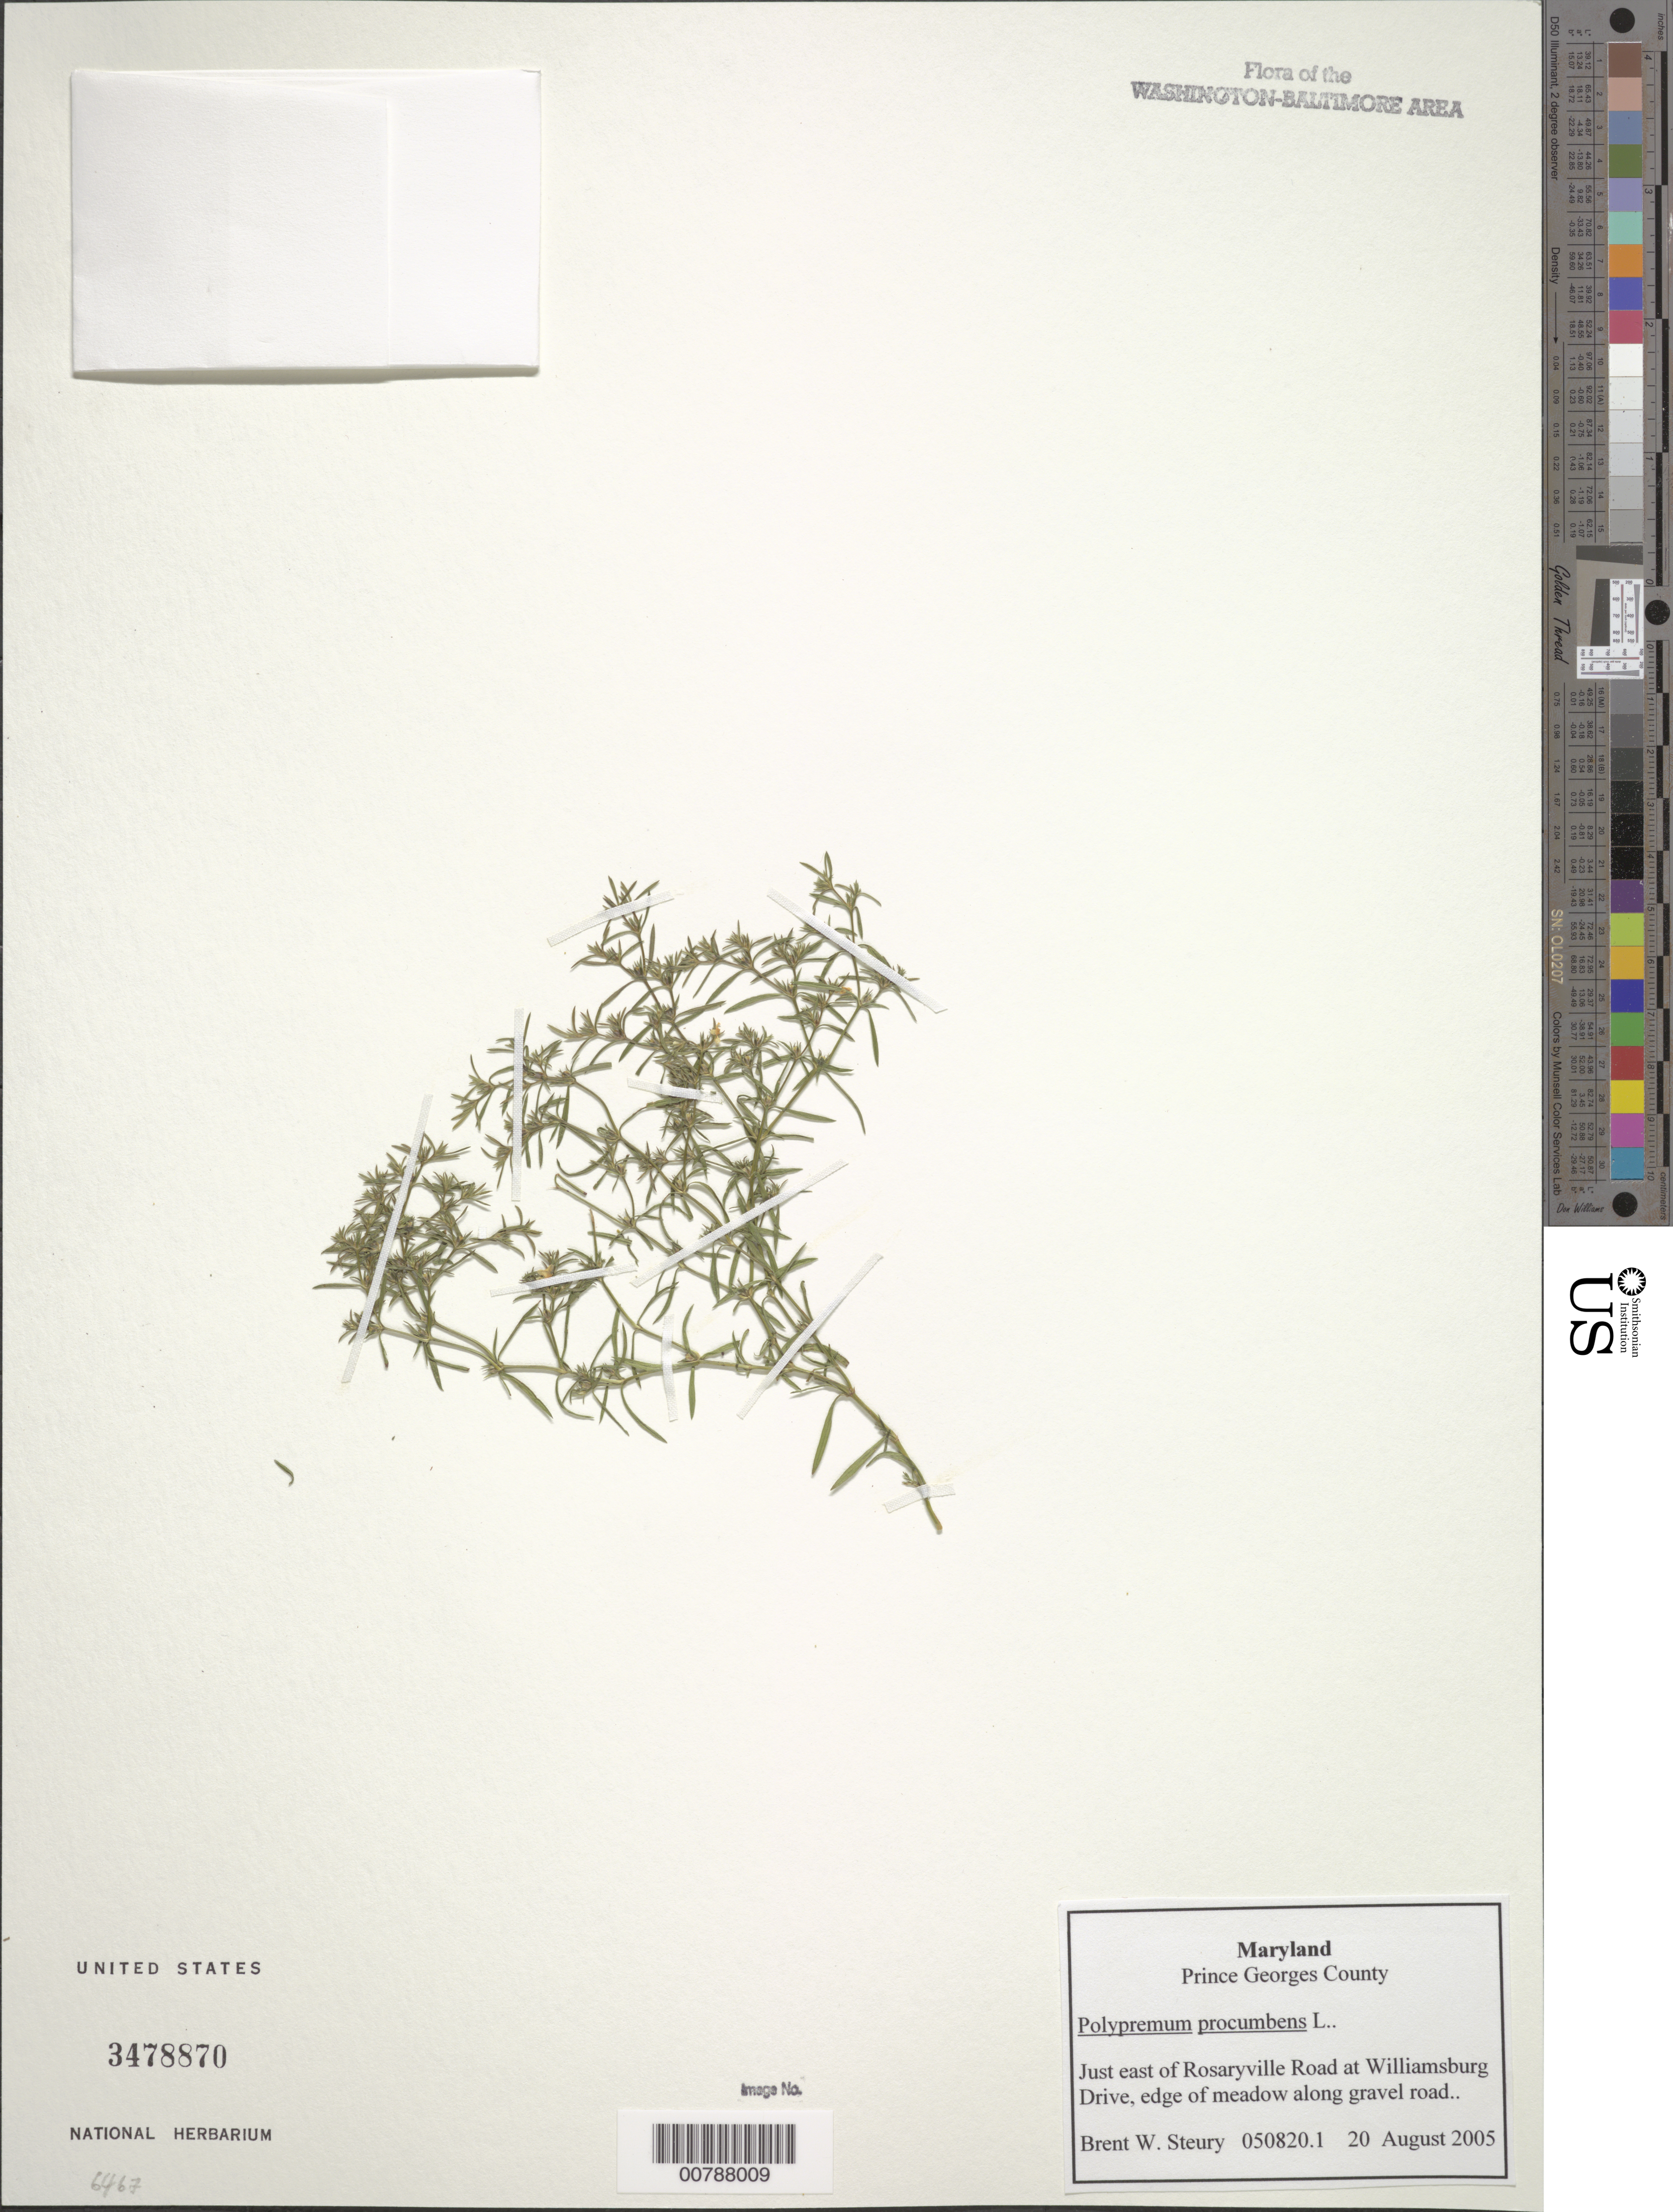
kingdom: Plantae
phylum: Tracheophyta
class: Magnoliopsida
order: Lamiales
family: Tetrachondraceae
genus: Polypremum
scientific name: Polypremum procumbens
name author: L.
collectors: B. Steury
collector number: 050820.1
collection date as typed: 20 August 2005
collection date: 2005-08-20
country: United States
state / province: Maryland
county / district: Prince George's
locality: Just east of Rosaryville Road at Williamsburg Drive.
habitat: Edge of meadow along gravel road.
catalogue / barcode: US 3478870